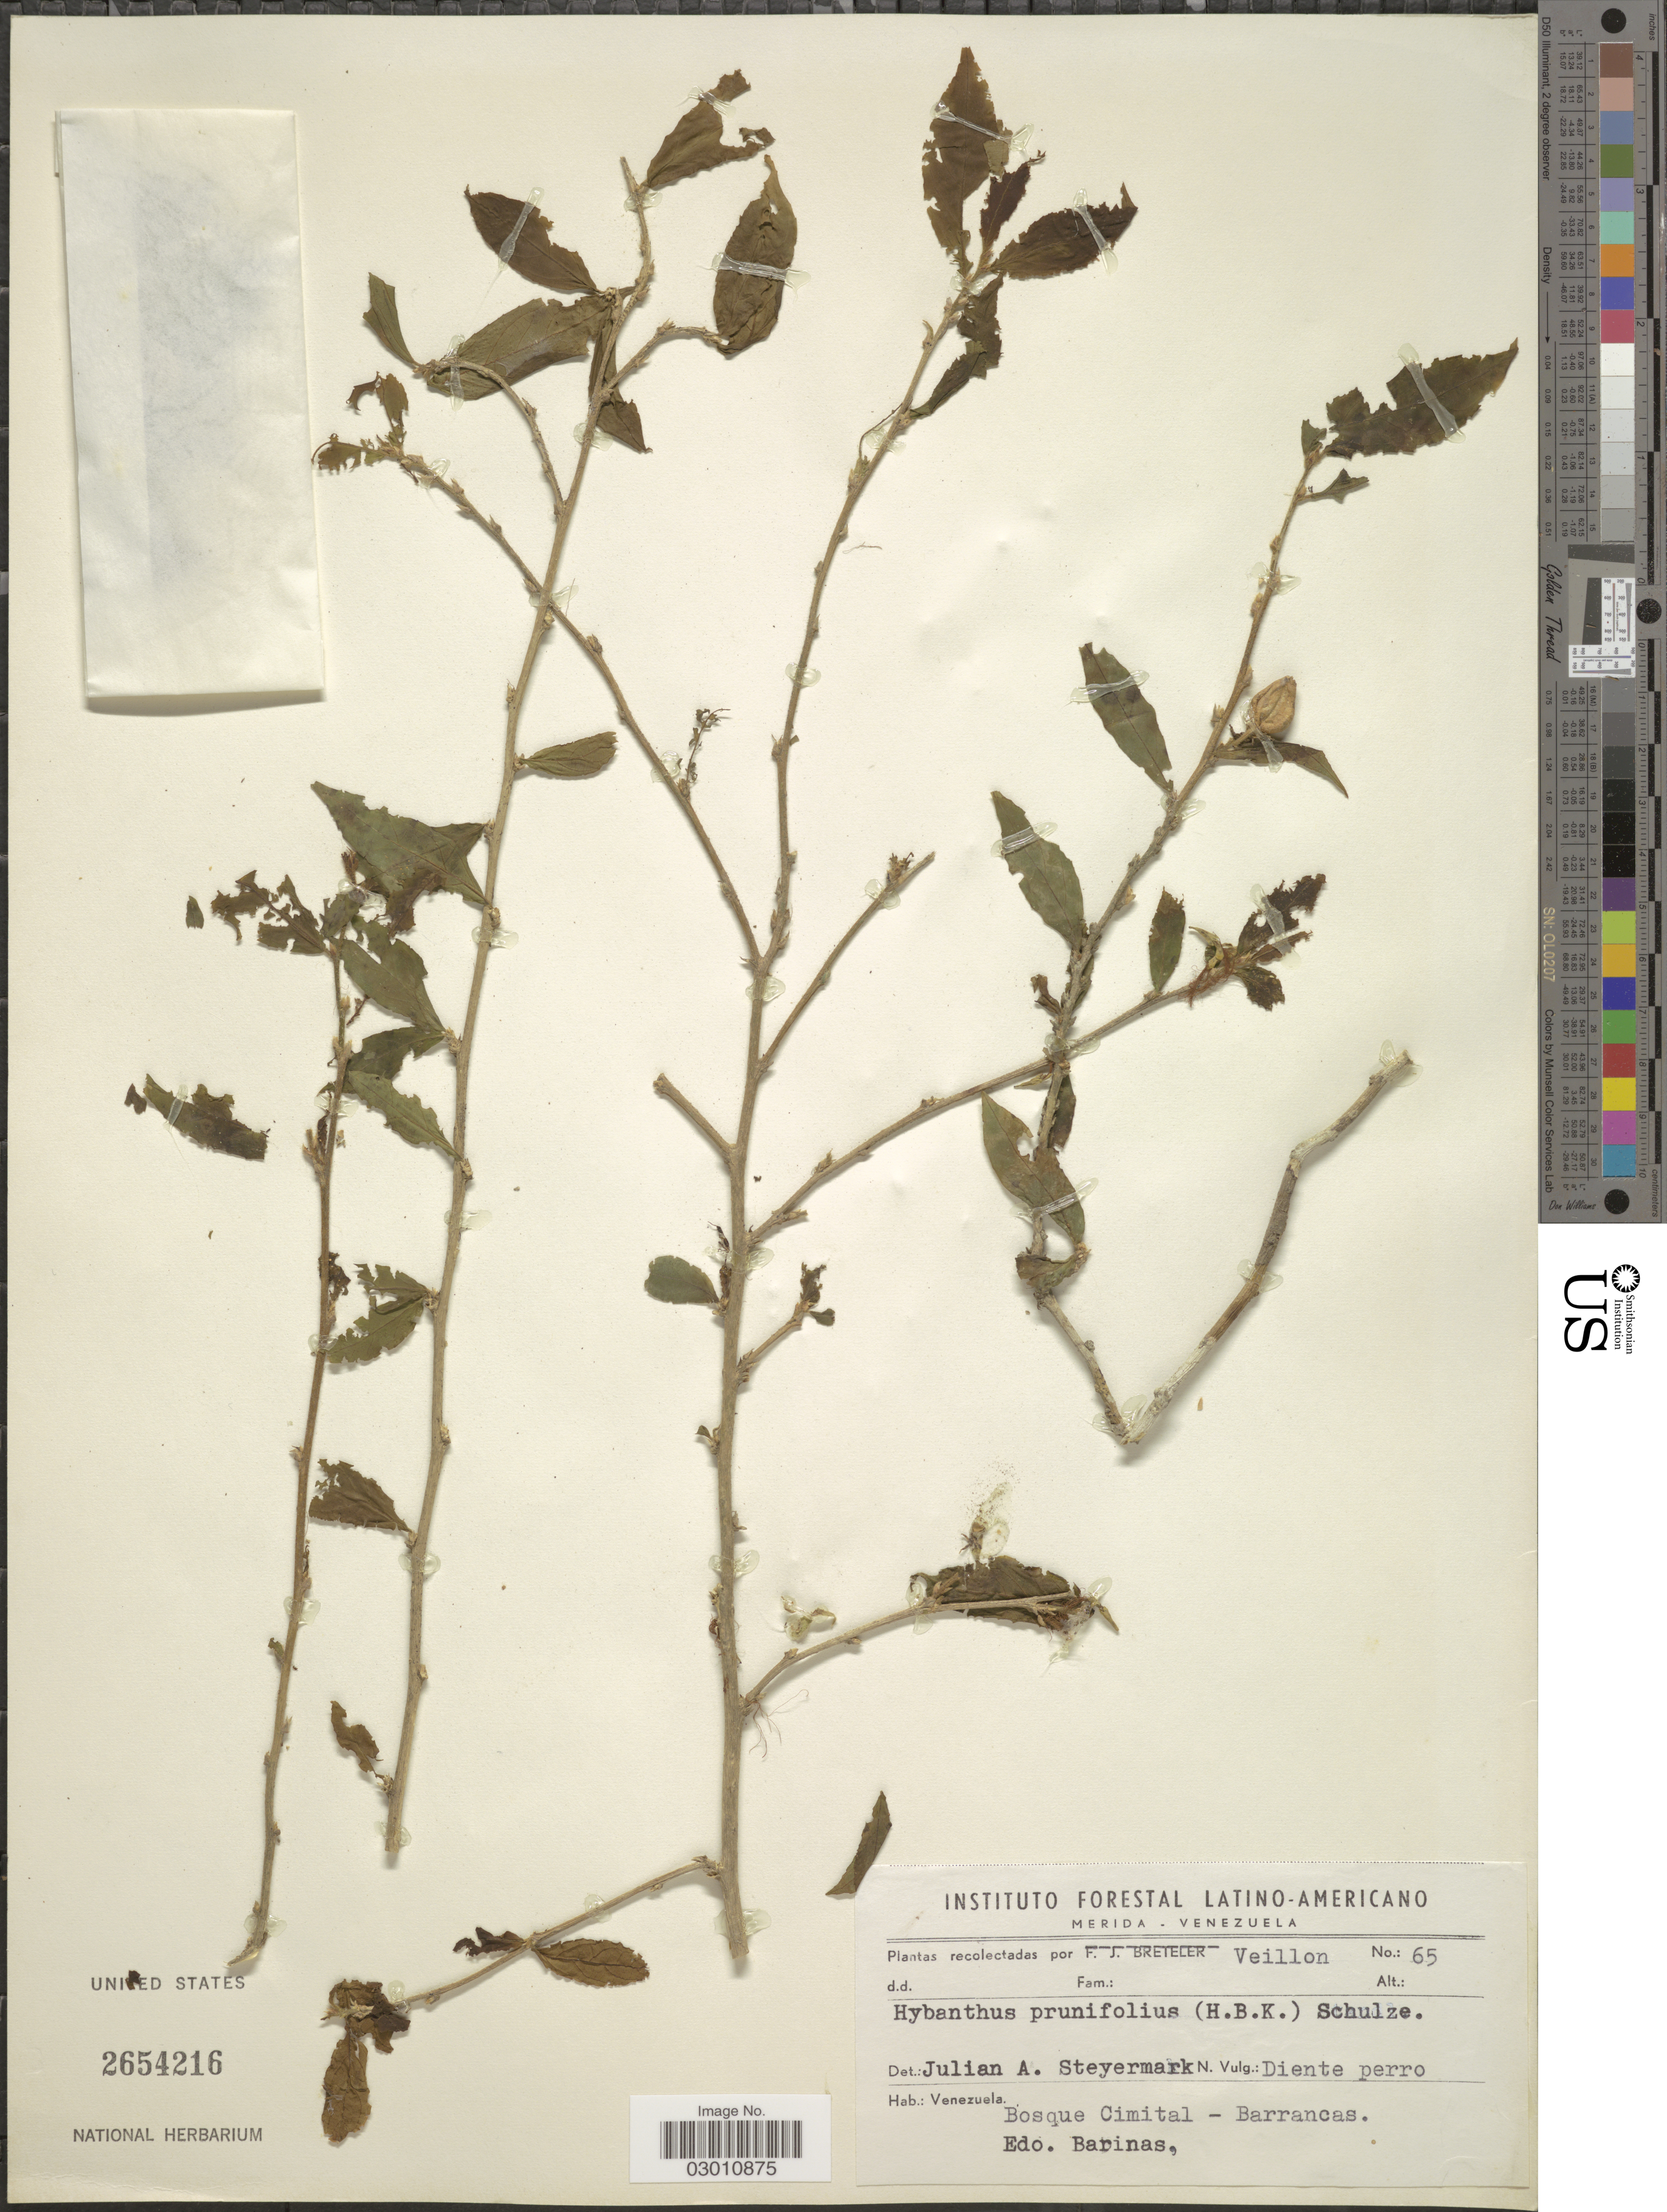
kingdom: Plantae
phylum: Tracheophyta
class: Magnoliopsida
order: Malpighiales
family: Violaceae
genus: Pombalia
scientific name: Pombalia prunifolia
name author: (Humb. & Bonpl. ex Willd.) Paula-Souza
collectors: -. Veillon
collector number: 65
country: Venezuela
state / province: Barinas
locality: Bosque Cimital - Barrancas.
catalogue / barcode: US 2654216